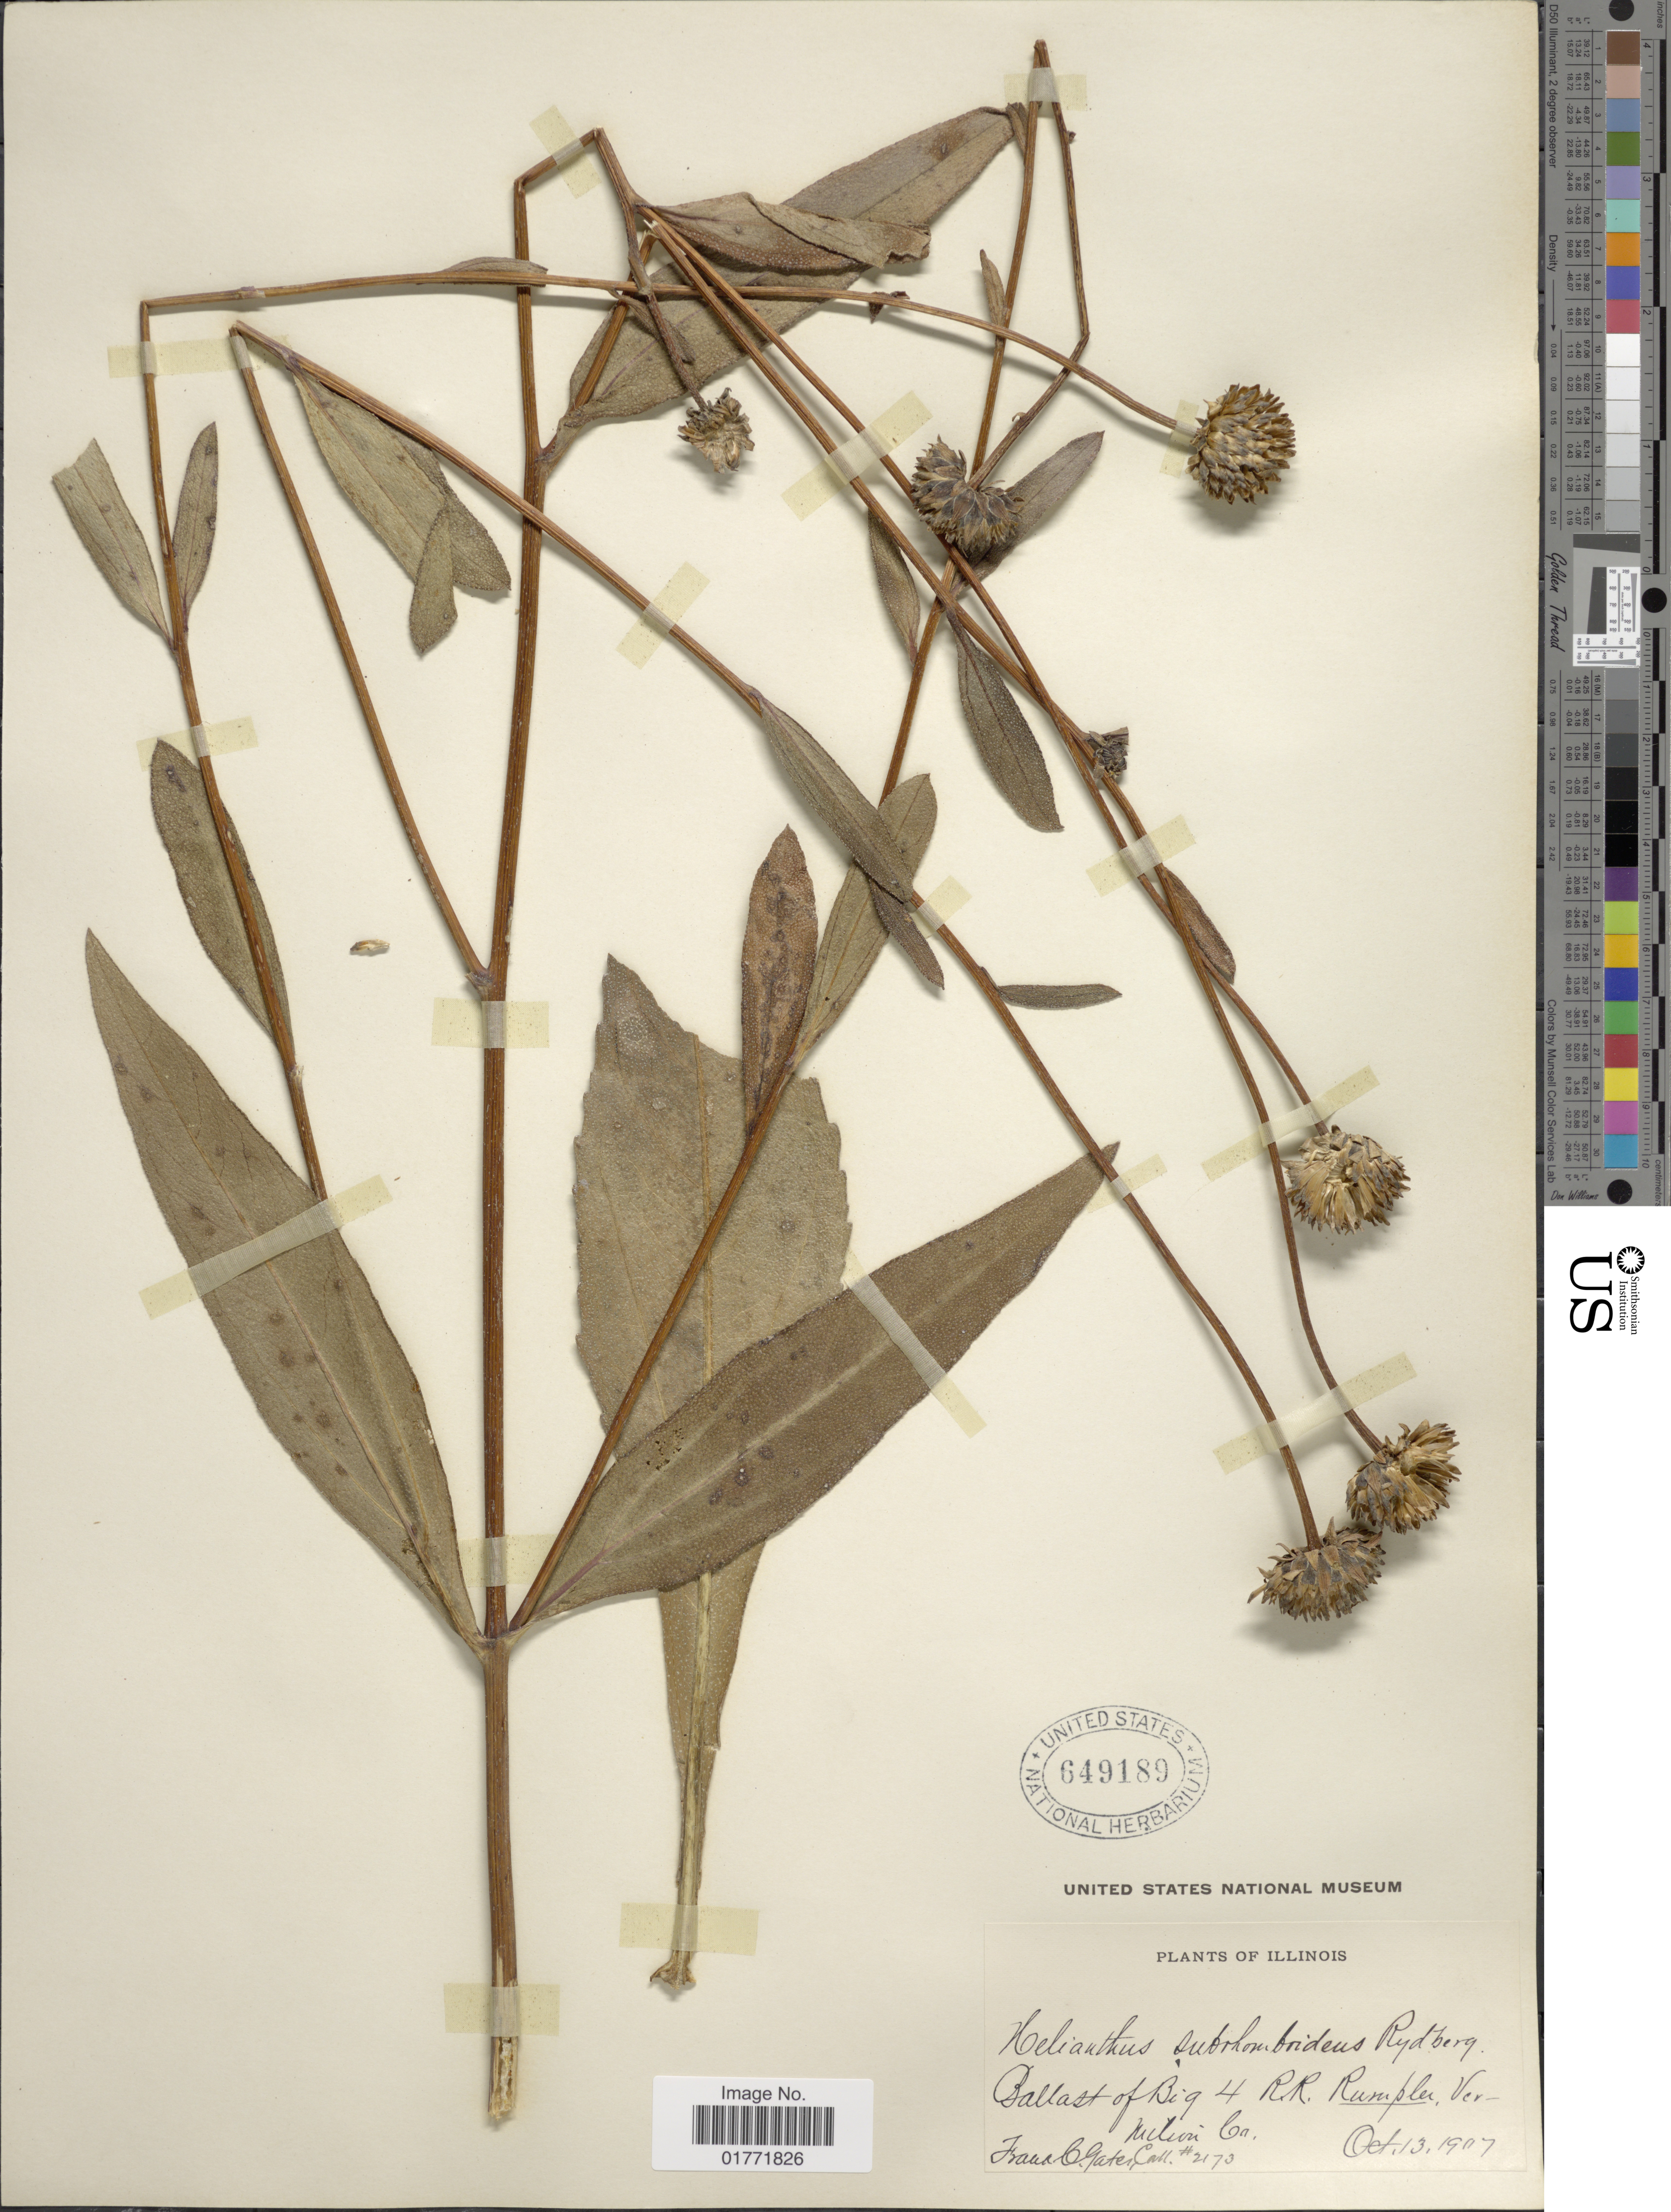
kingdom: Plantae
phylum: Tracheophyta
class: Magnoliopsida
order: Asterales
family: Asteraceae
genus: Helianthus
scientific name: Helianthus subrhomboideus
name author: Rydb.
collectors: F. C. Gates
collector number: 2173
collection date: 1907-10-13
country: United States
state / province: Illinois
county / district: Vermilion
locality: Ballast of Big 4 R.R. Rumplen, Vermilion Co.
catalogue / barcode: US 649189